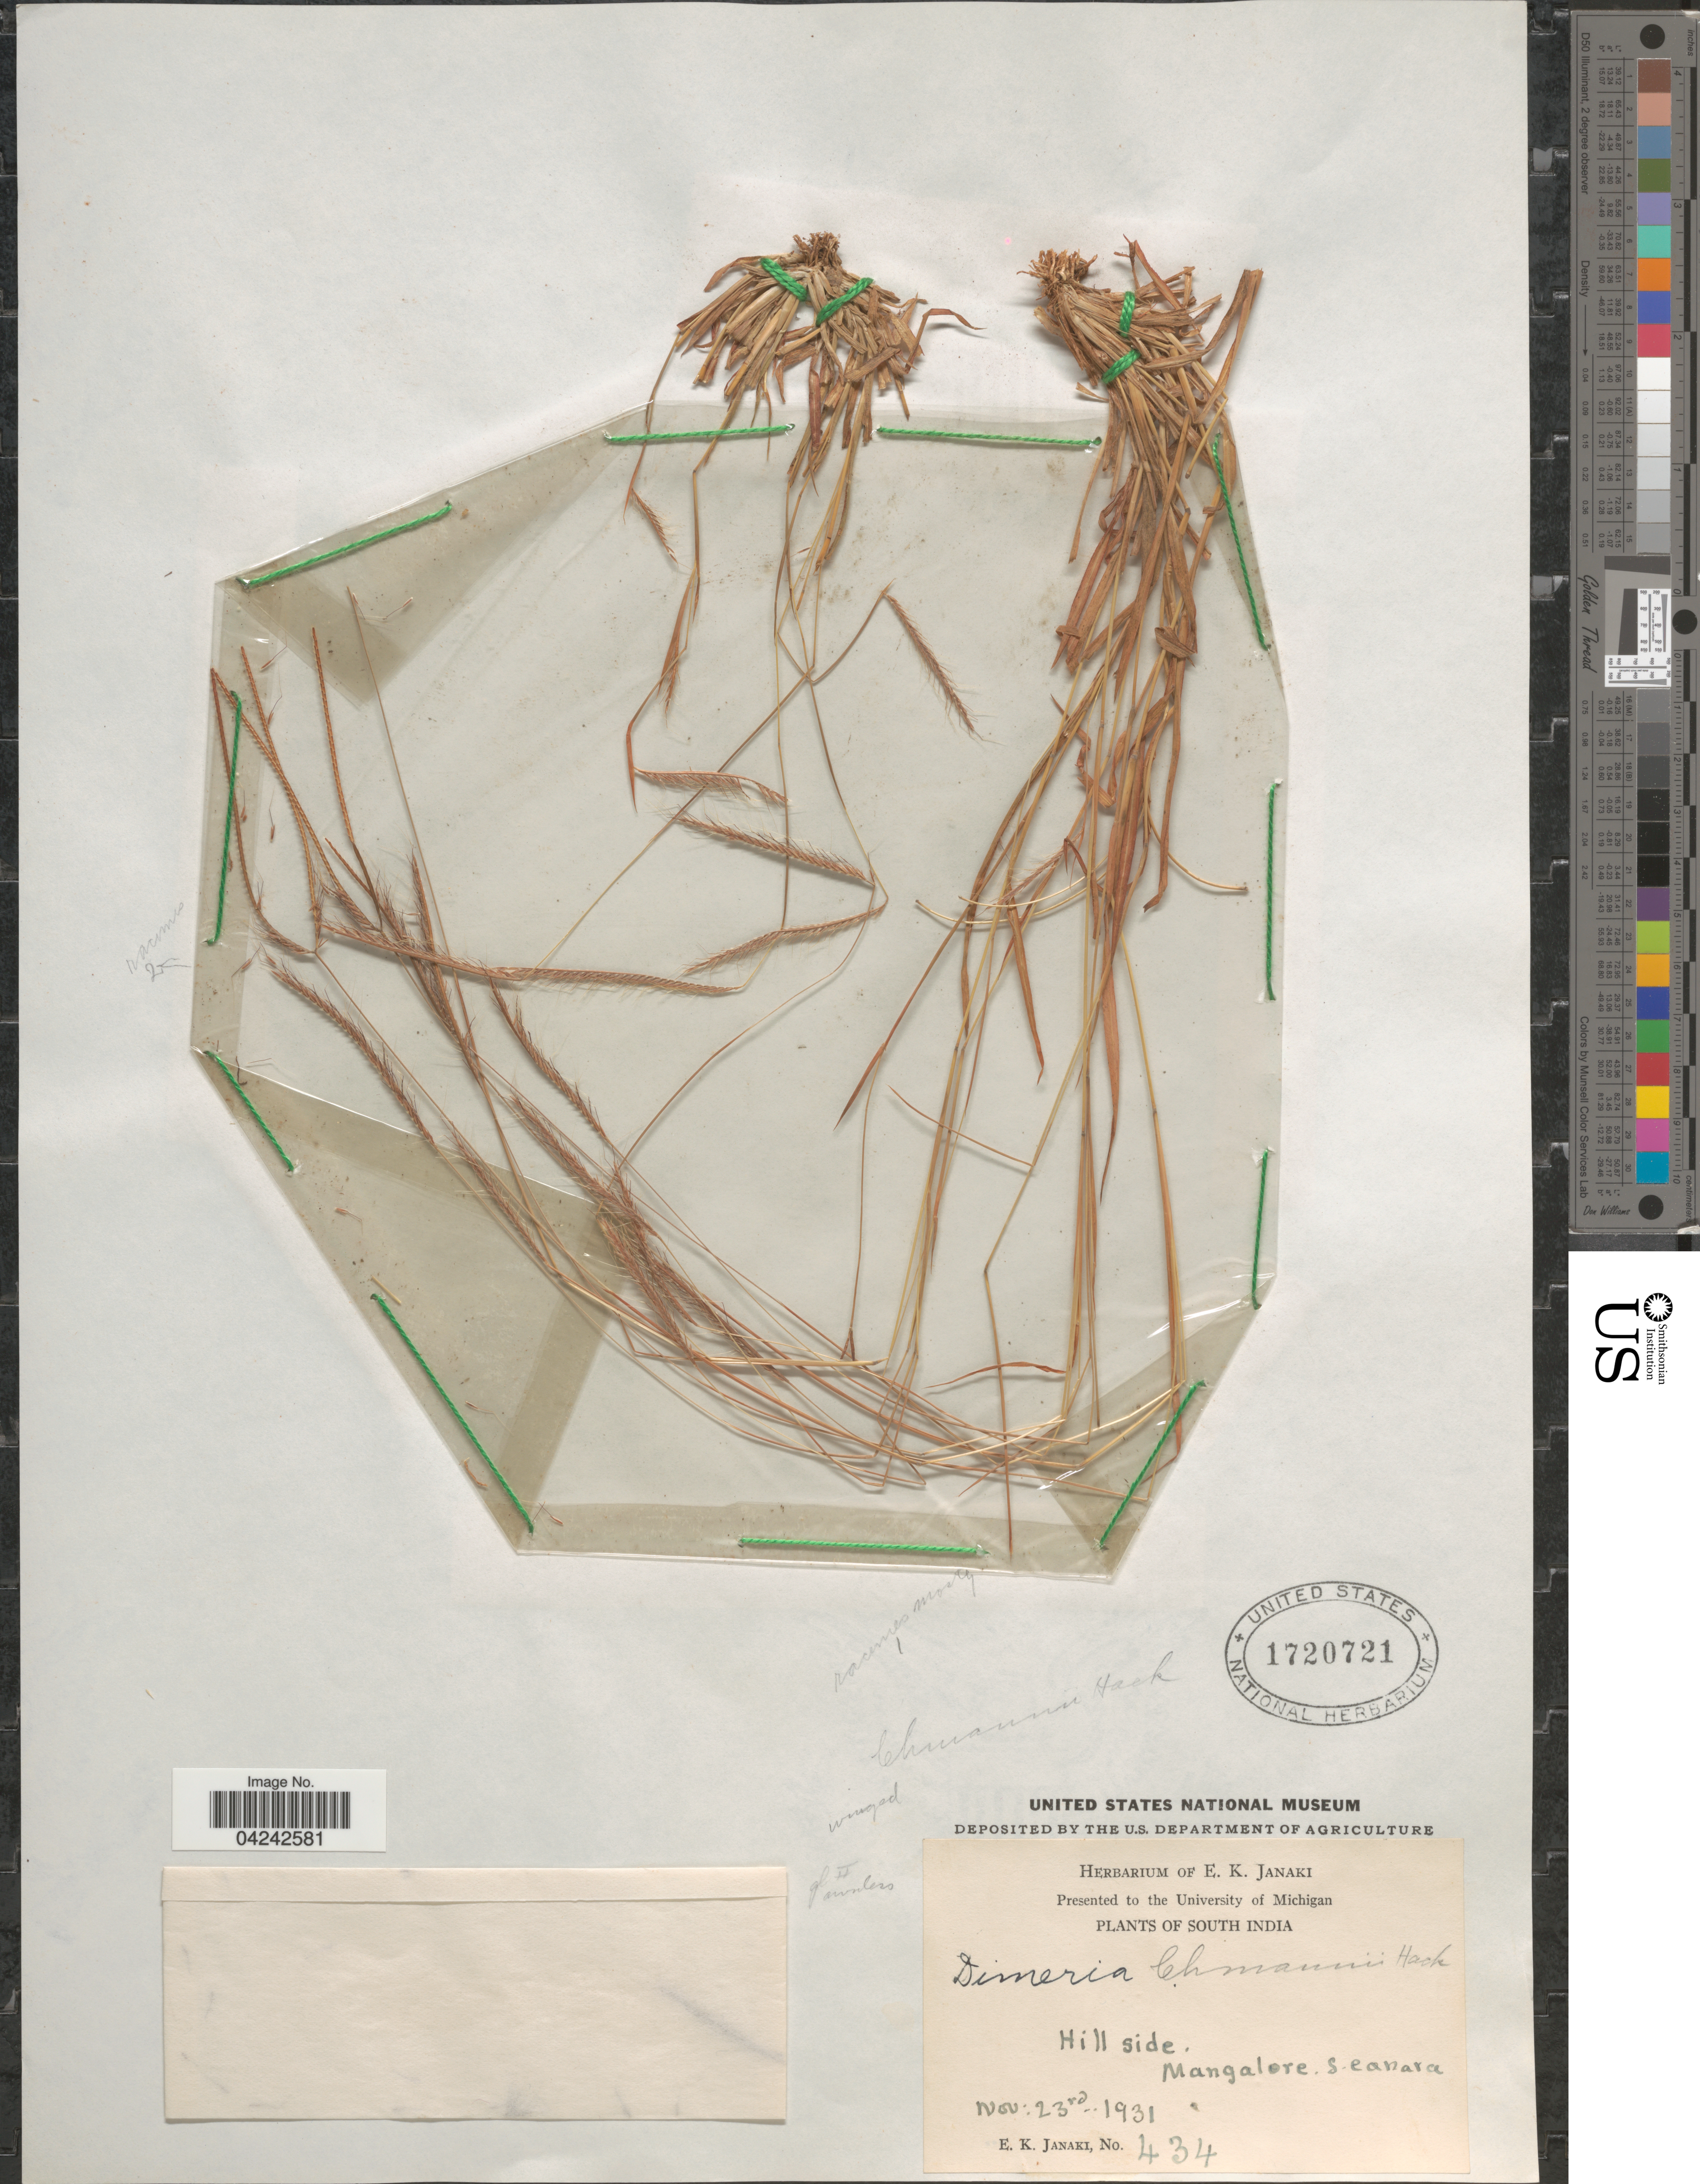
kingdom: Plantae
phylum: Tracheophyta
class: Liliopsida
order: Poales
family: Poaceae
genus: Dimeria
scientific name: Dimeria lehmannii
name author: Hack.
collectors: E. Janaki Ammal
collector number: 434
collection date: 1931-11-23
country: India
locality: South India. Hillside. Mangalore. S. eanara.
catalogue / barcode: US 1720721